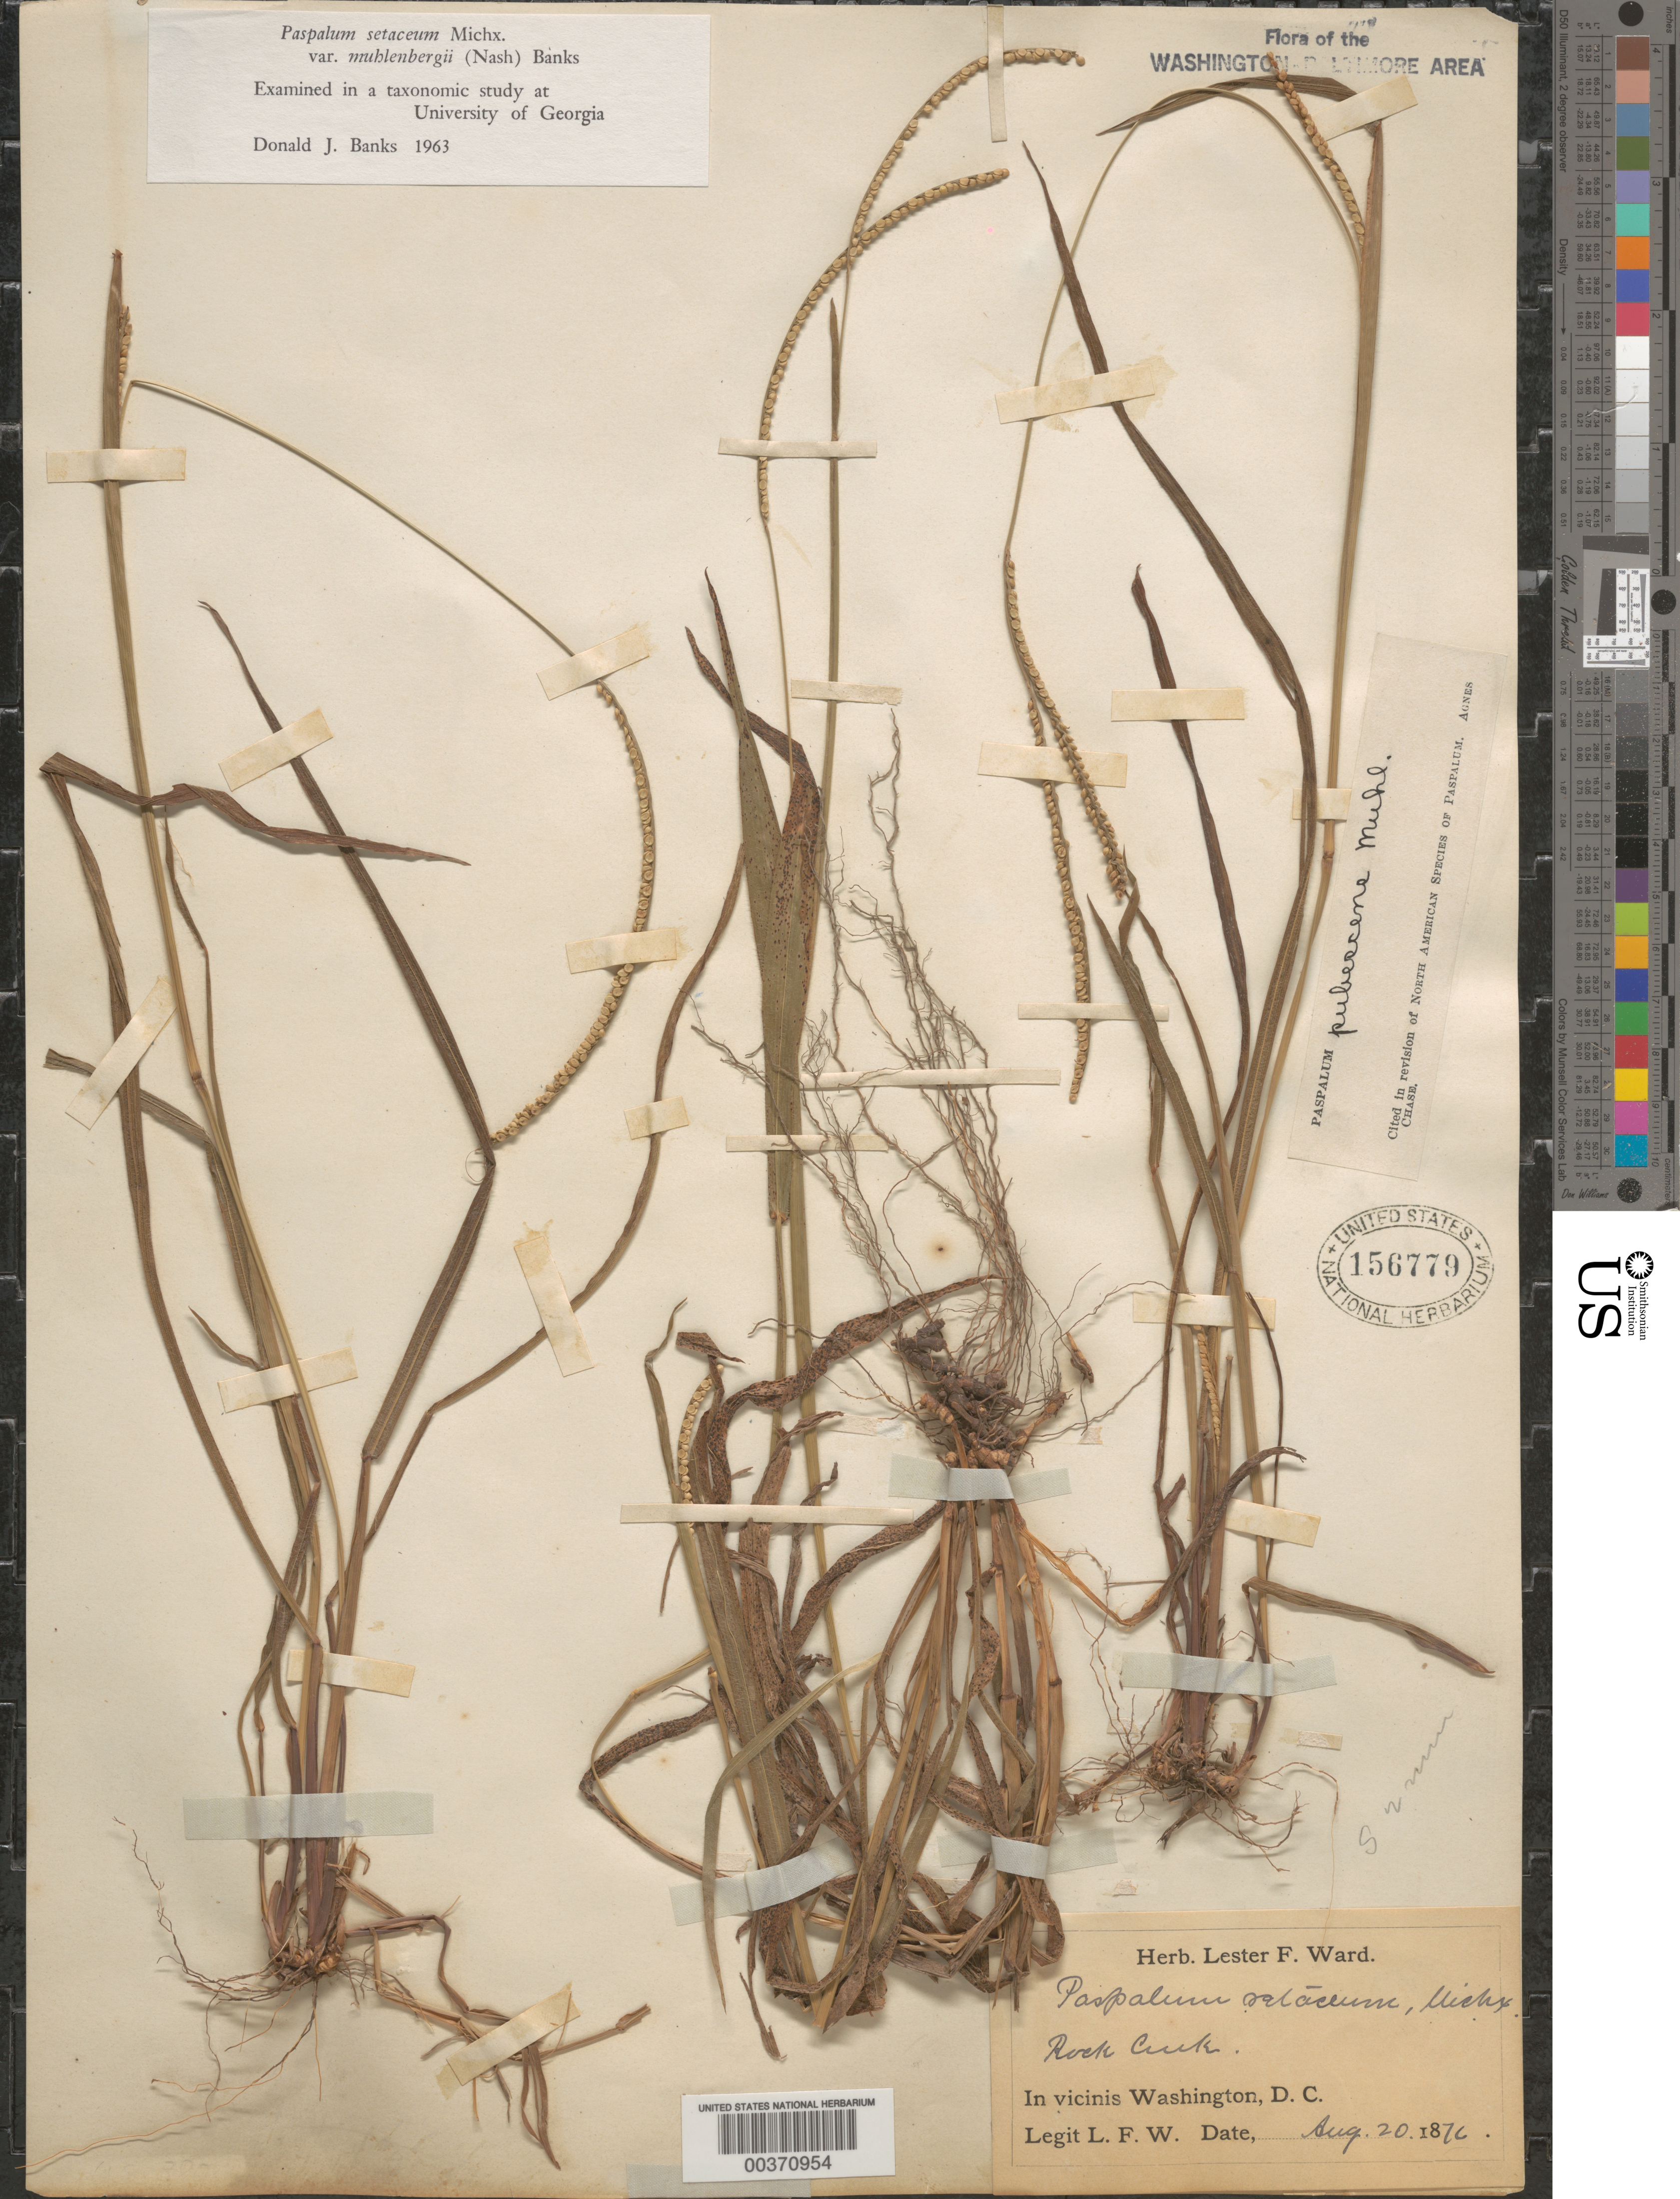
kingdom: Plantae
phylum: Tracheophyta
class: Liliopsida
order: Poales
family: Poaceae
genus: Paspalum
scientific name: Paspalum setaceum var. muhlenbergii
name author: (Nash) D.J. Banks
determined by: Chase, [M.] Agnes, (US)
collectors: L. F. Ward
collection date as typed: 20 Aug 1876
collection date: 1876-08-20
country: United States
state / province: District of Columbia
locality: Rock Creek Rock Creek Park and Vicinity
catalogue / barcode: US 156779